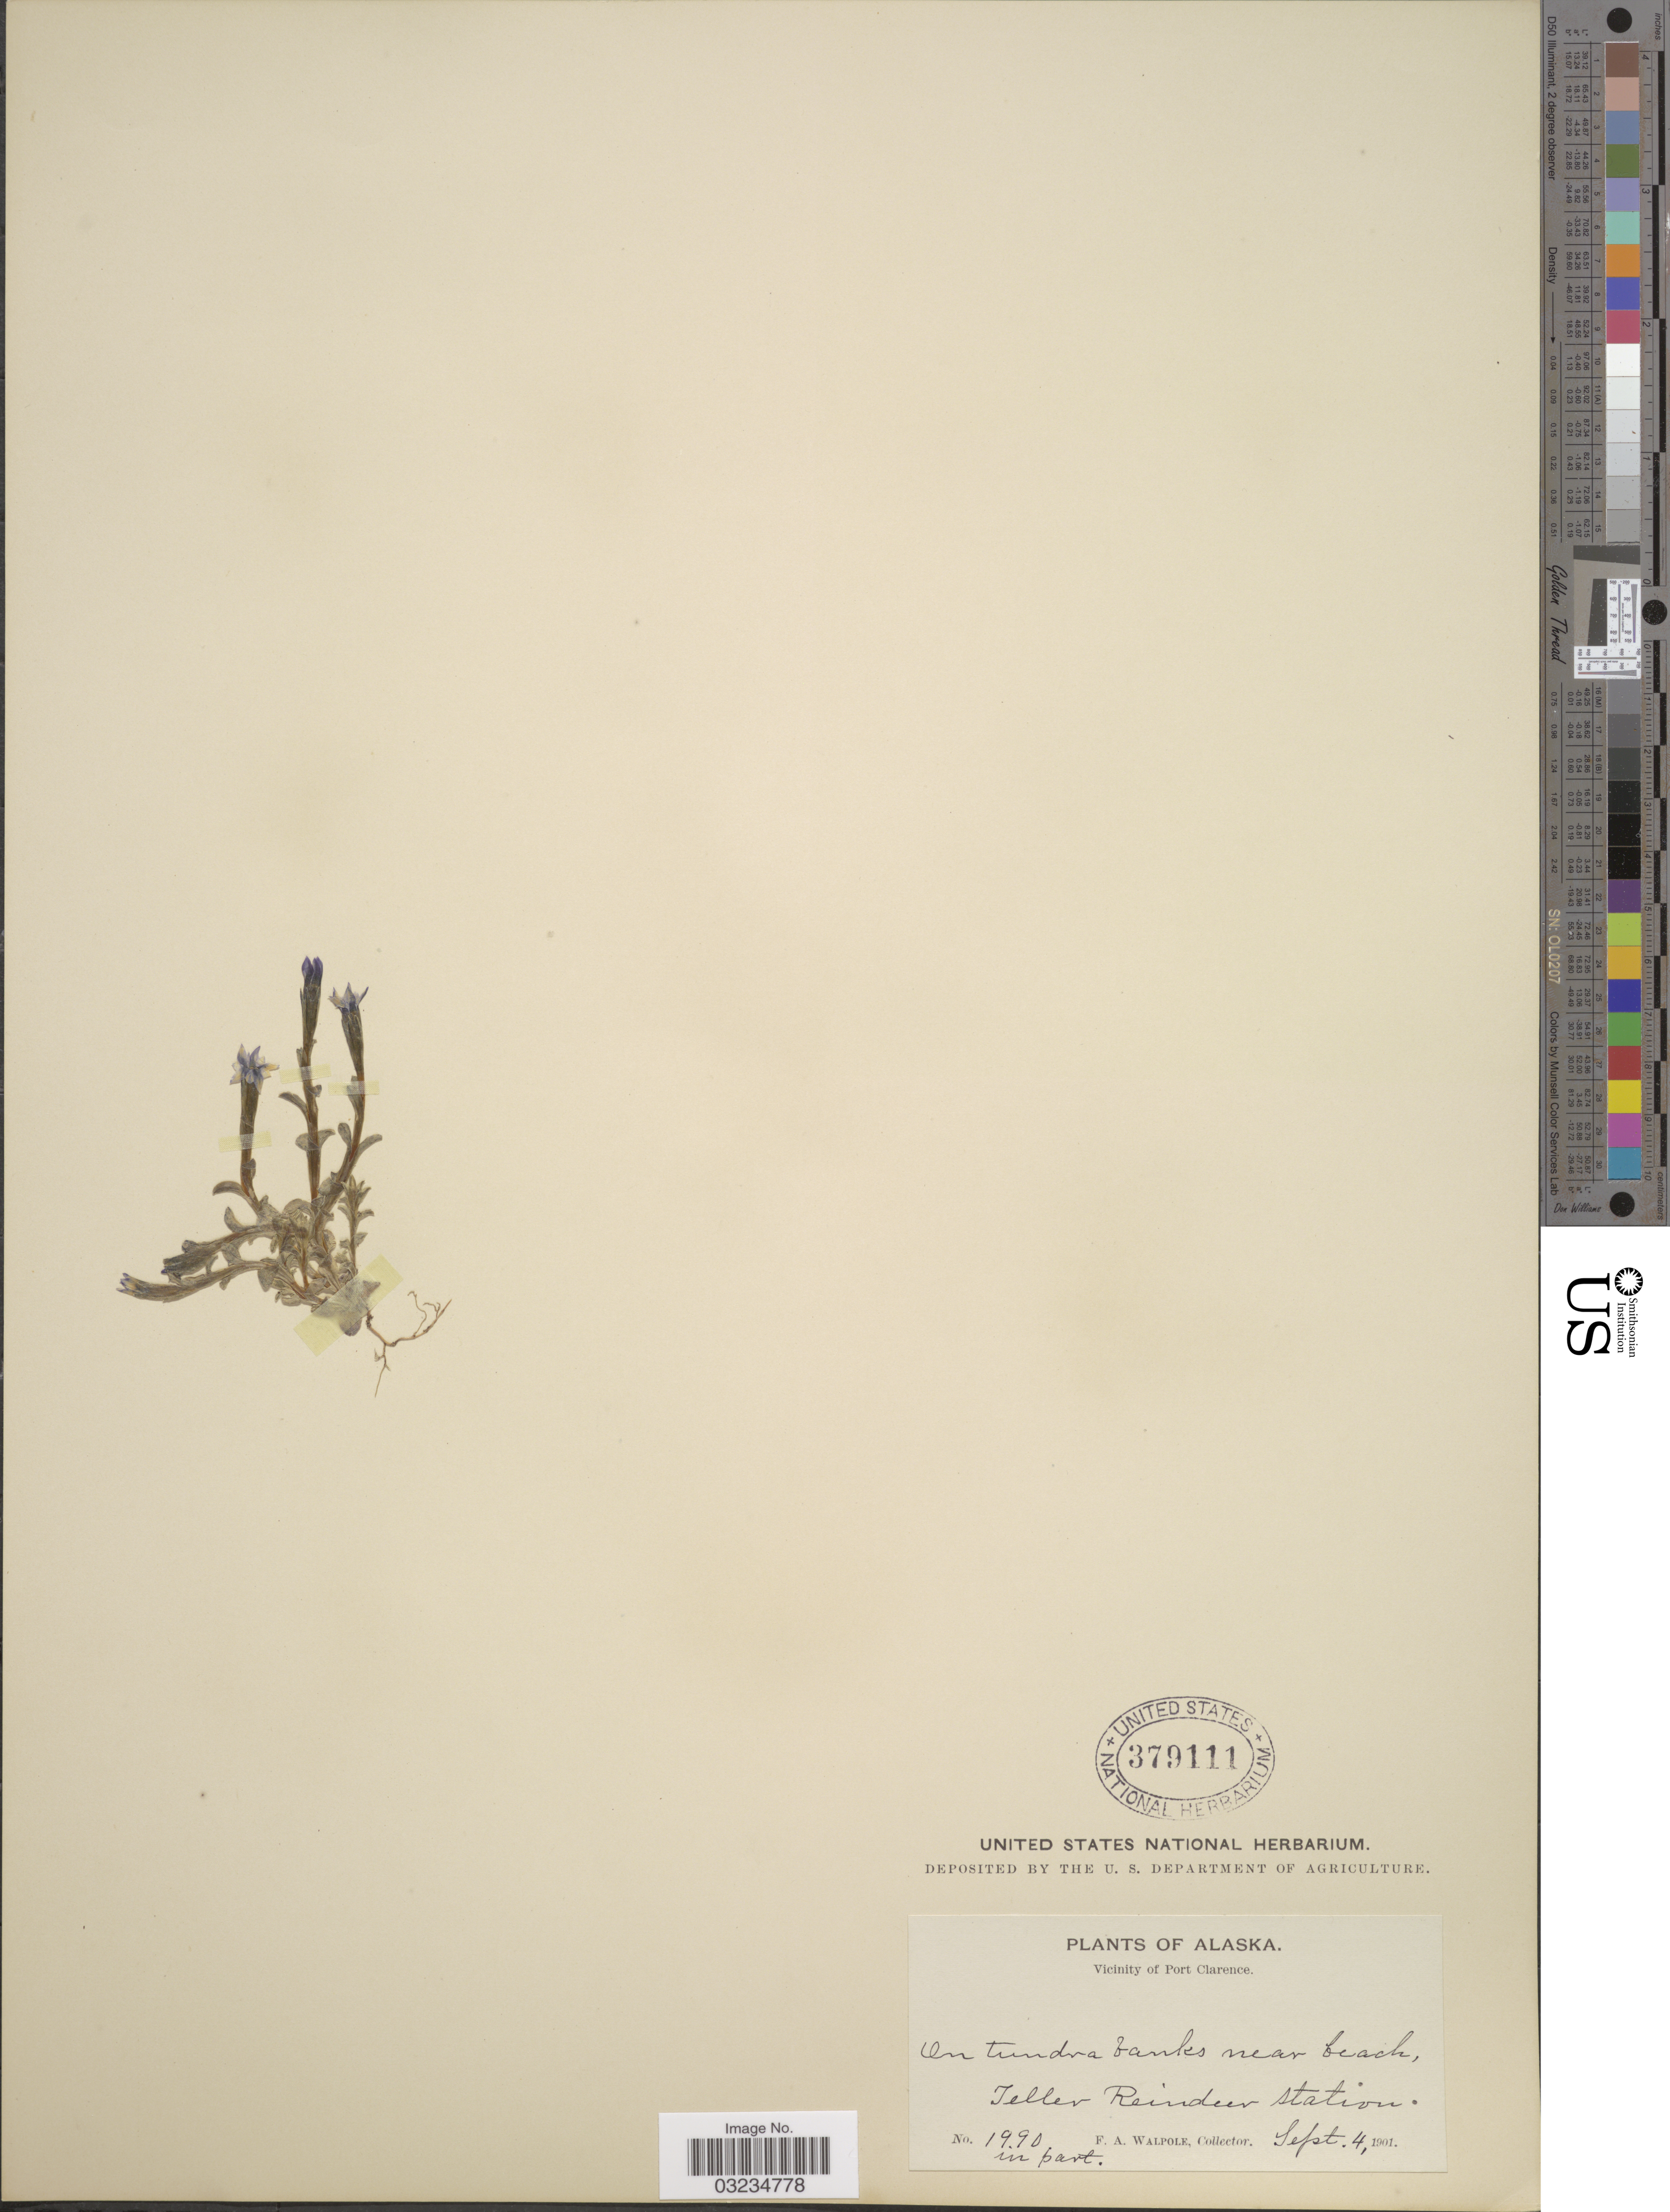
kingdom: Plantae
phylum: Tracheophyta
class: Magnoliopsida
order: Gentianales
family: Gentianaceae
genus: Gentiana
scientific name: Gentiana prostrata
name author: Haenke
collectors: F. Walpole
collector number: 1990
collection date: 1901-09-04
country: United States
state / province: Alaska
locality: Vicinity of Port Clarence. Teller Reindeer station.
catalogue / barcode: US 379111